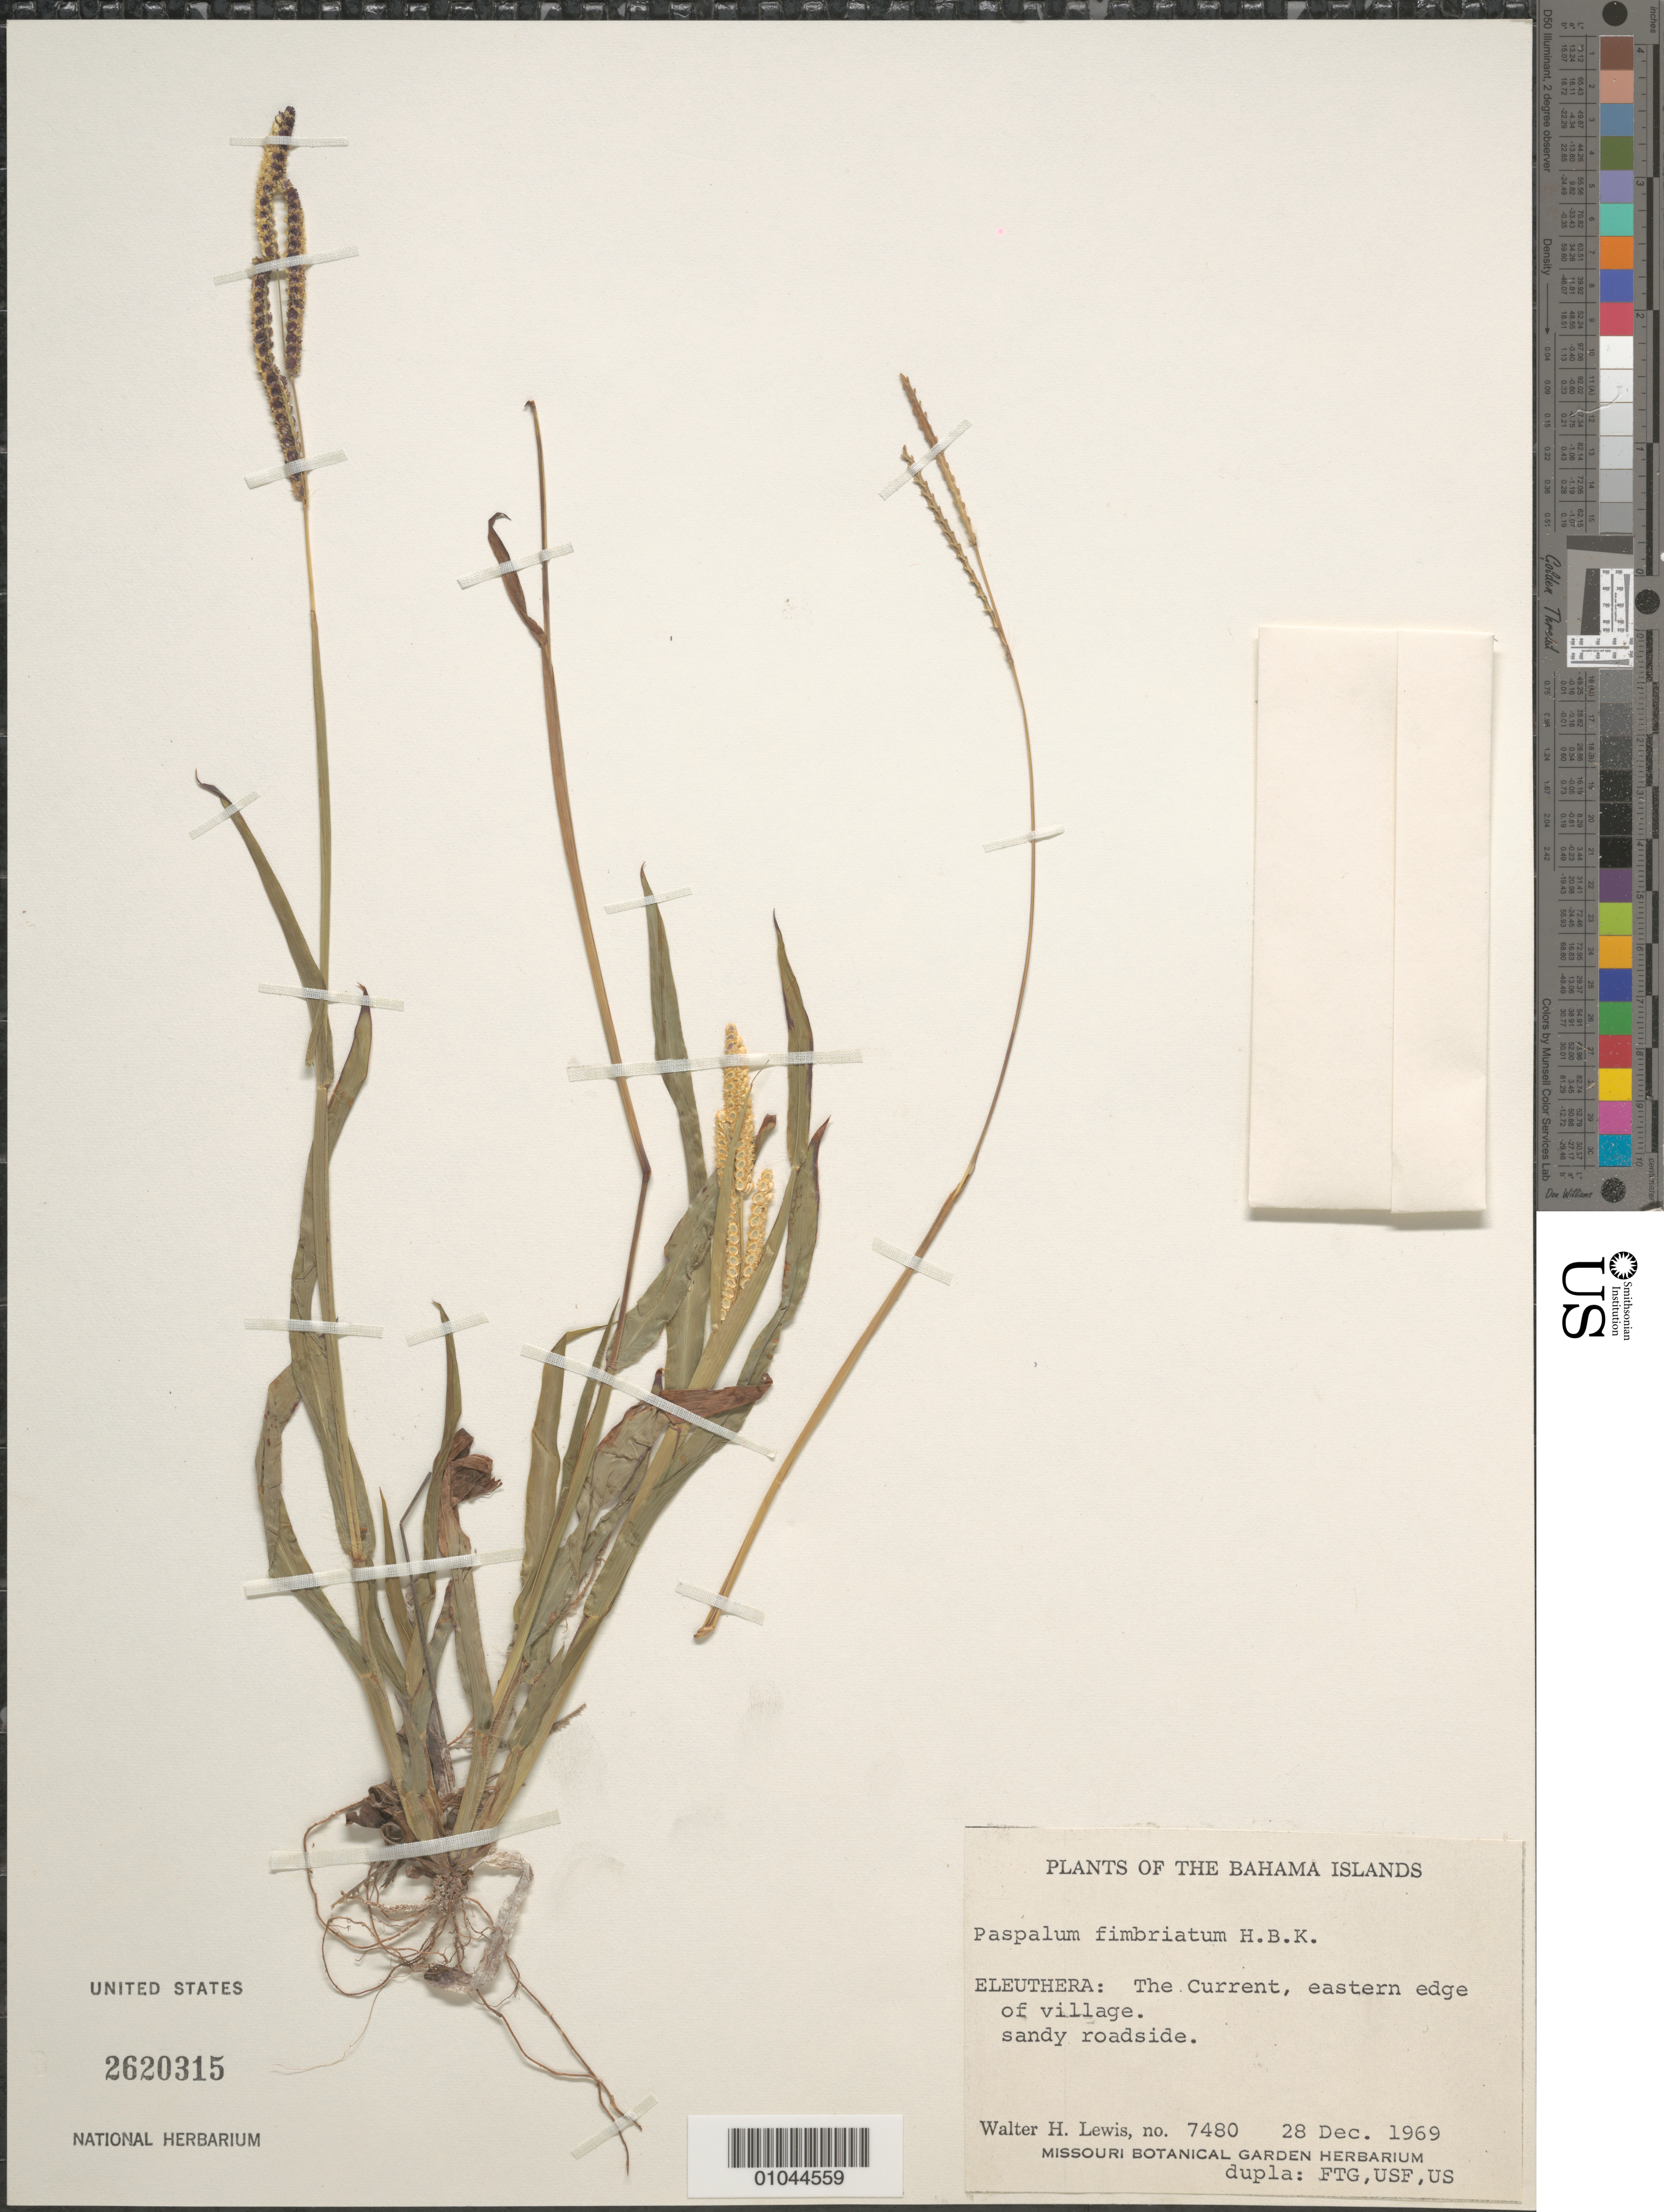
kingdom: Plantae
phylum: Tracheophyta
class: Liliopsida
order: Poales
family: Poaceae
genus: Paspalum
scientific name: Paspalum fimbriatum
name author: Kunth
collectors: W. H. Lewis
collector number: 7480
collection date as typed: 28 Dec 1969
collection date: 1969-12-28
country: Bahamas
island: Eleuthera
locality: The Current, eastern edge of village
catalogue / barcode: US 2620315